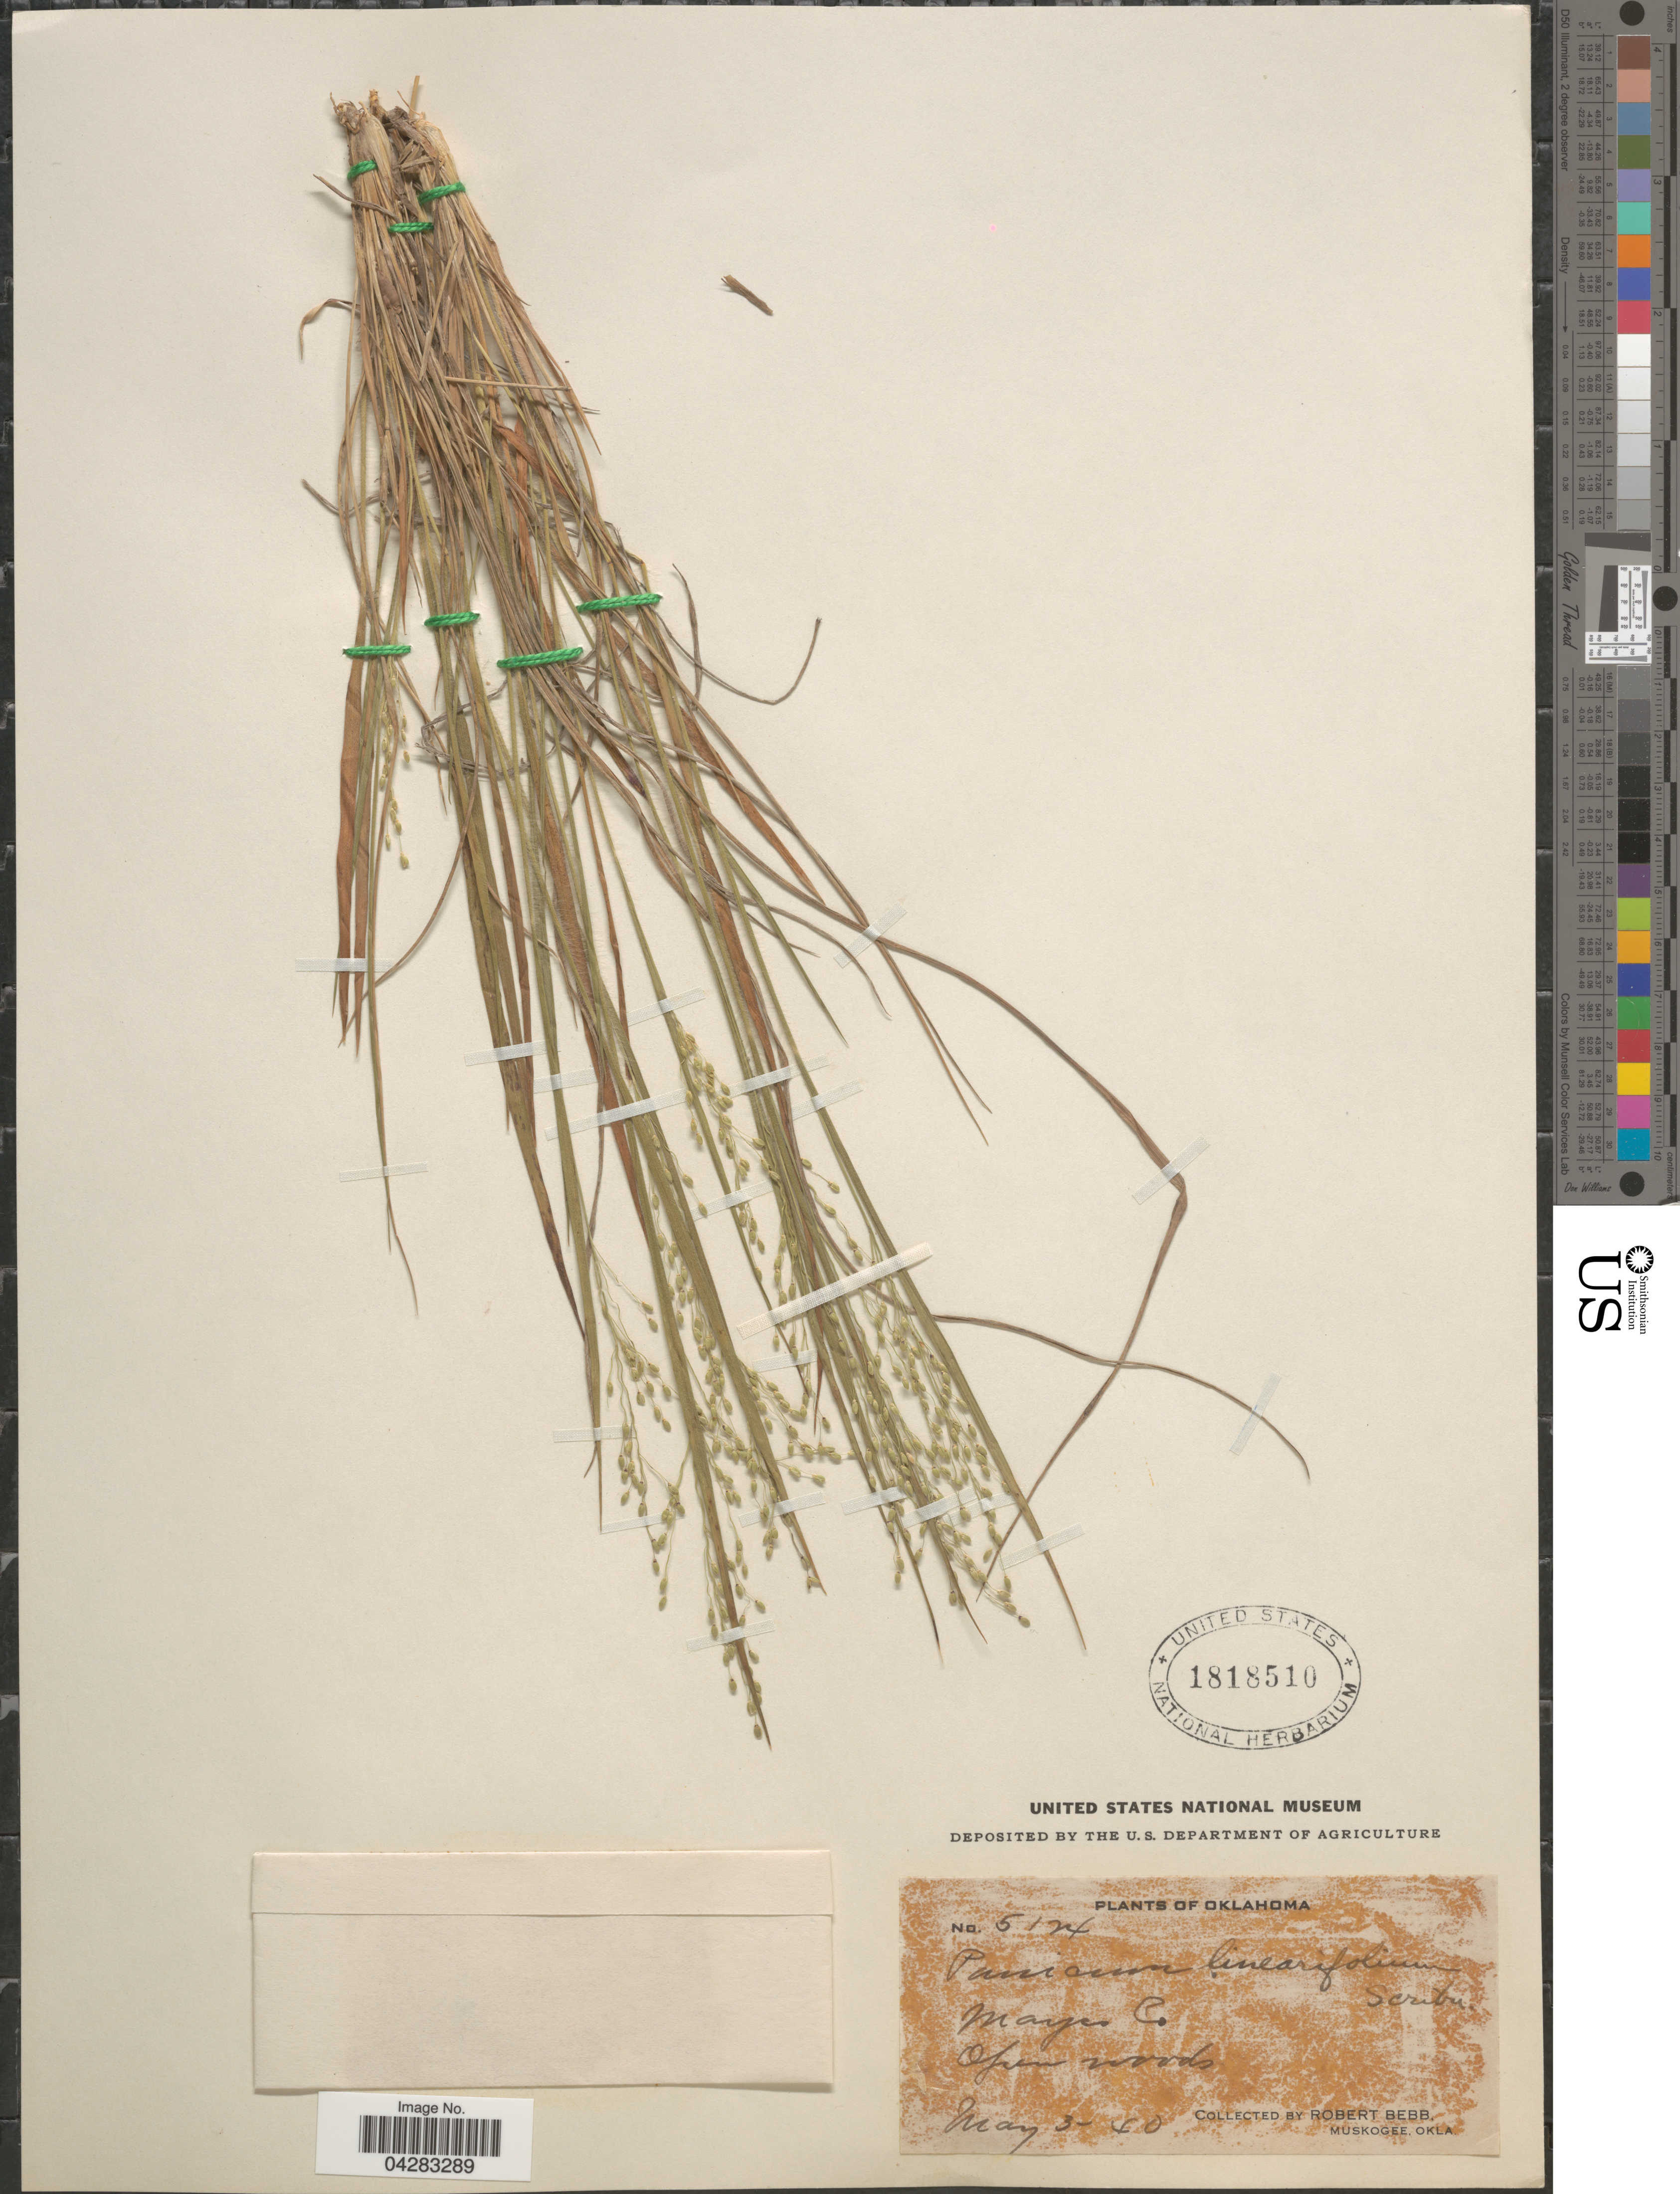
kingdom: Plantae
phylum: Tracheophyta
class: Liliopsida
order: Poales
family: Poaceae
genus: Dichanthelium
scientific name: Dichanthelium linearifolium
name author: (Scribn.) Gould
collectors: R. Bebb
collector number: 5124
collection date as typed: Transcribed d/m/y: 3/5/40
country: United States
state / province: Oklahoma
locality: Mayes Co.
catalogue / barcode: US 1818510